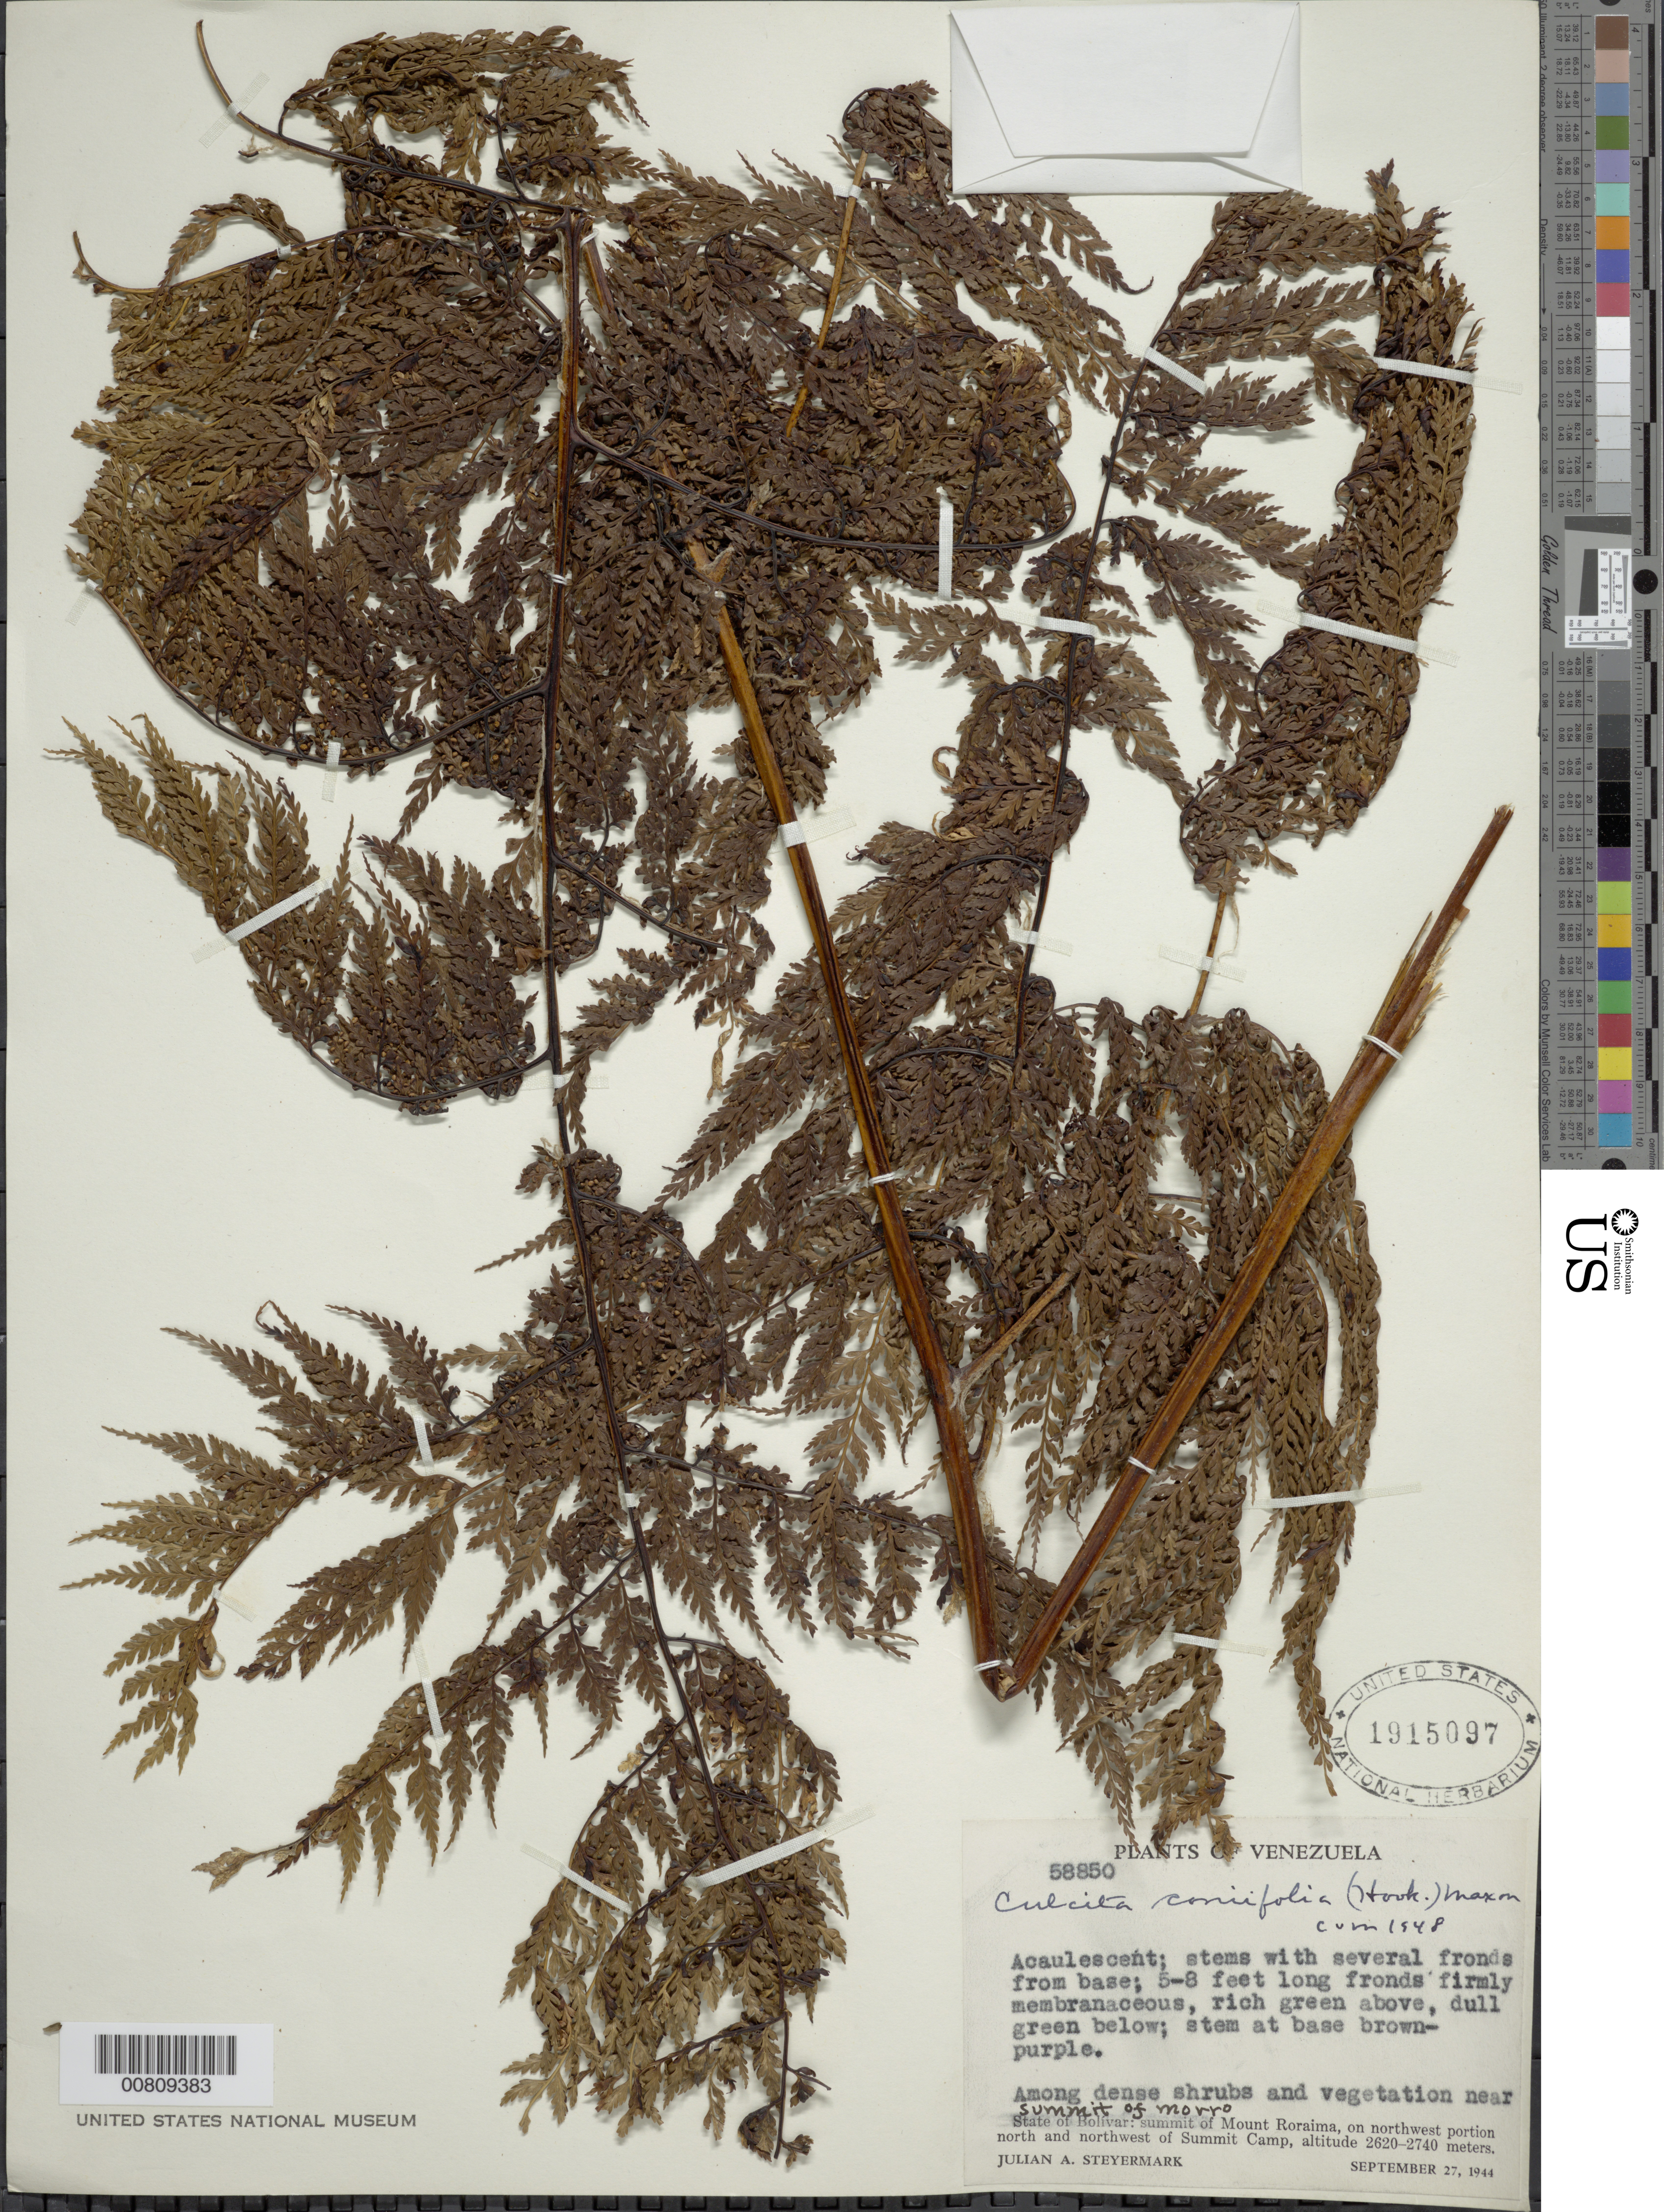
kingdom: Plantae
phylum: Tracheophyta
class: Polypodiopsida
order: Cyatheales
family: Culcitaceae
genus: Culcita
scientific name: Culcita coniifolia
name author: (Hook.) Maxon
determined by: Morton, C. V.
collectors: J. Steyermark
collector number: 58850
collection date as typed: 27-Sep-44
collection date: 1944-09-27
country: Venezuela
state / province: Bolívar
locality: Mt. Roraima, summit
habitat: Among dense shrubs and vegetation near summit of morro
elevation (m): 2620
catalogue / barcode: US 1915097